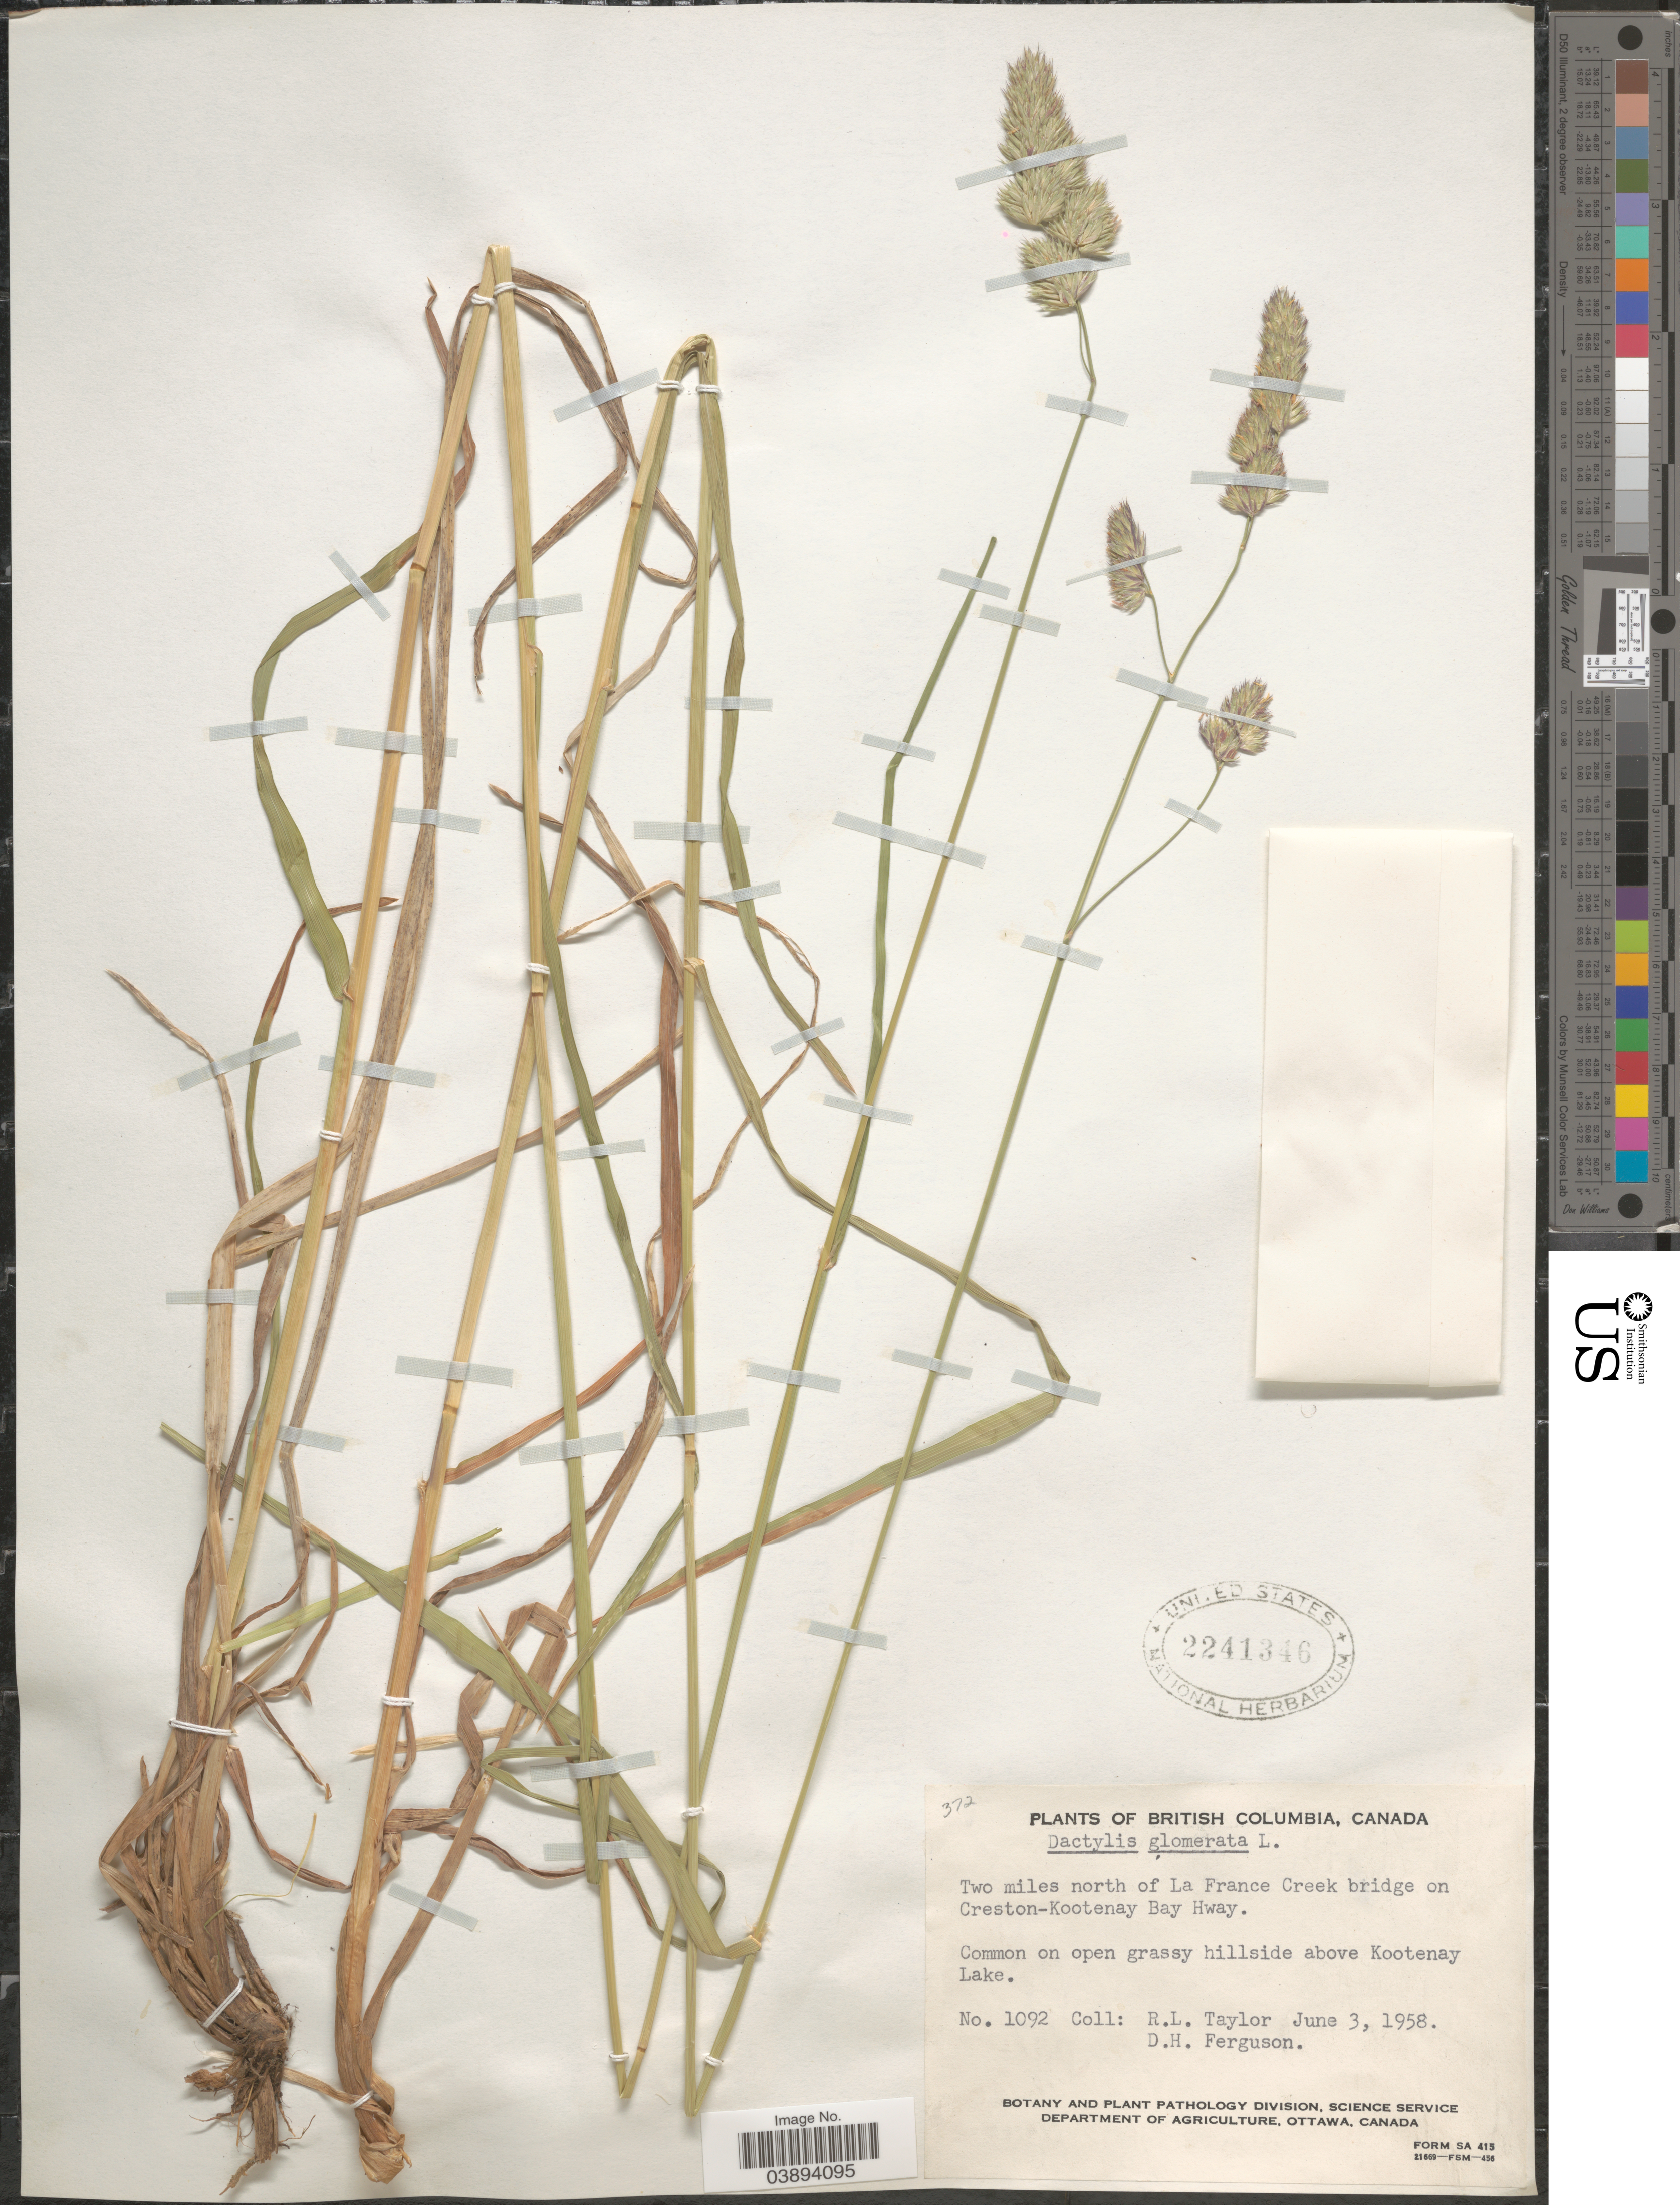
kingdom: Plantae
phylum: Tracheophyta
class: Liliopsida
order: Poales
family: Poaceae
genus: Dactylis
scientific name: Dactylis glomerata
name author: L.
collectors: R. Taylor & D. Ferguson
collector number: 1092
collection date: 1958-06-03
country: Canada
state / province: British Columbia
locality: Two miles north of La France Creek bridge on Creston-Kootenay Bay Hway. On open grassy hillside above Kootenay Lake.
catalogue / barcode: US 2241346